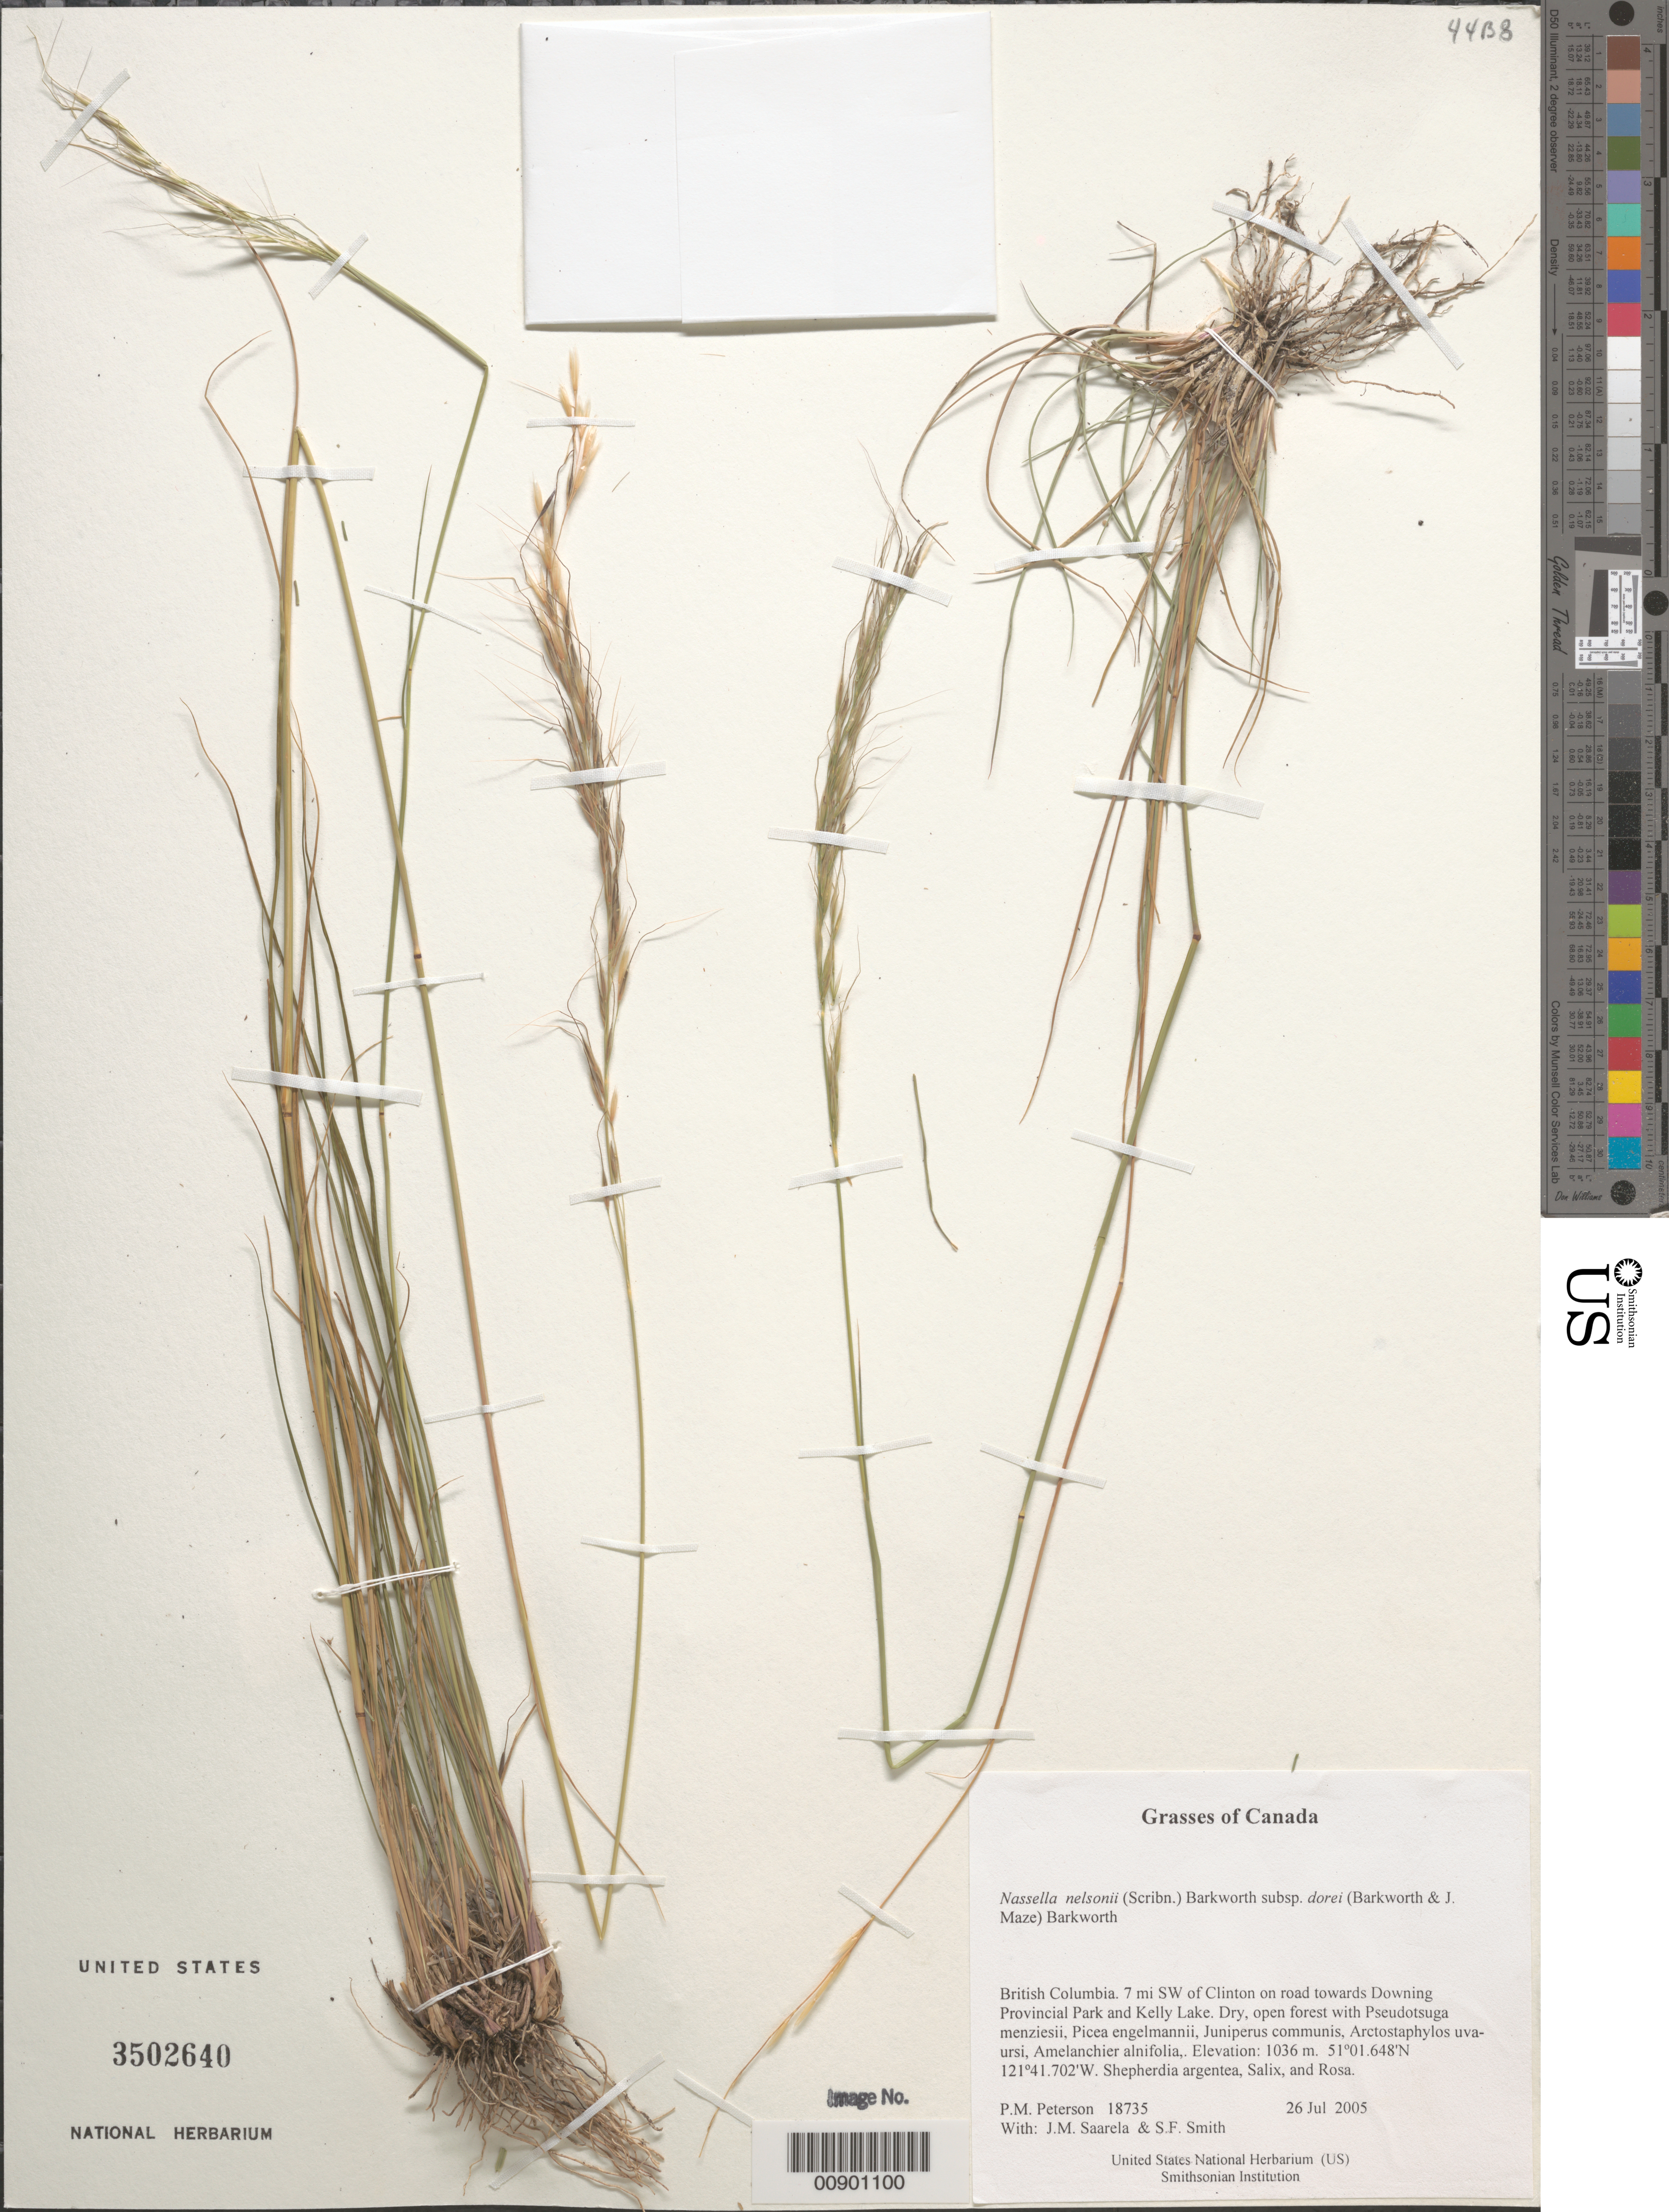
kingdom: Plantae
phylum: Tracheophyta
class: Liliopsida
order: Poales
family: Poaceae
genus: Eriocoma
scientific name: Eriocoma nelsonii subsp. dorei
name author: (Barkworth & J. Maze) Romasch.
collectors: P. M. Peterson, J. Saarela & S.F. Smith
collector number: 18735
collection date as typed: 26 Jul 2004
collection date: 2004-07-26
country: Canada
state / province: British Columbia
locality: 7 mi SW of Clinton on road towards Downing Provincial Park and Kelly Lake. Dry, open forest with Pseudotsuga menziesii, Picea engelmannii, Juniperus communis, Arctostaphylos uva-ursi, Amelanchier alnifolia,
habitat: Shepherdia argentea, Salix, and Rosa.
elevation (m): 1036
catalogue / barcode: US 3502640